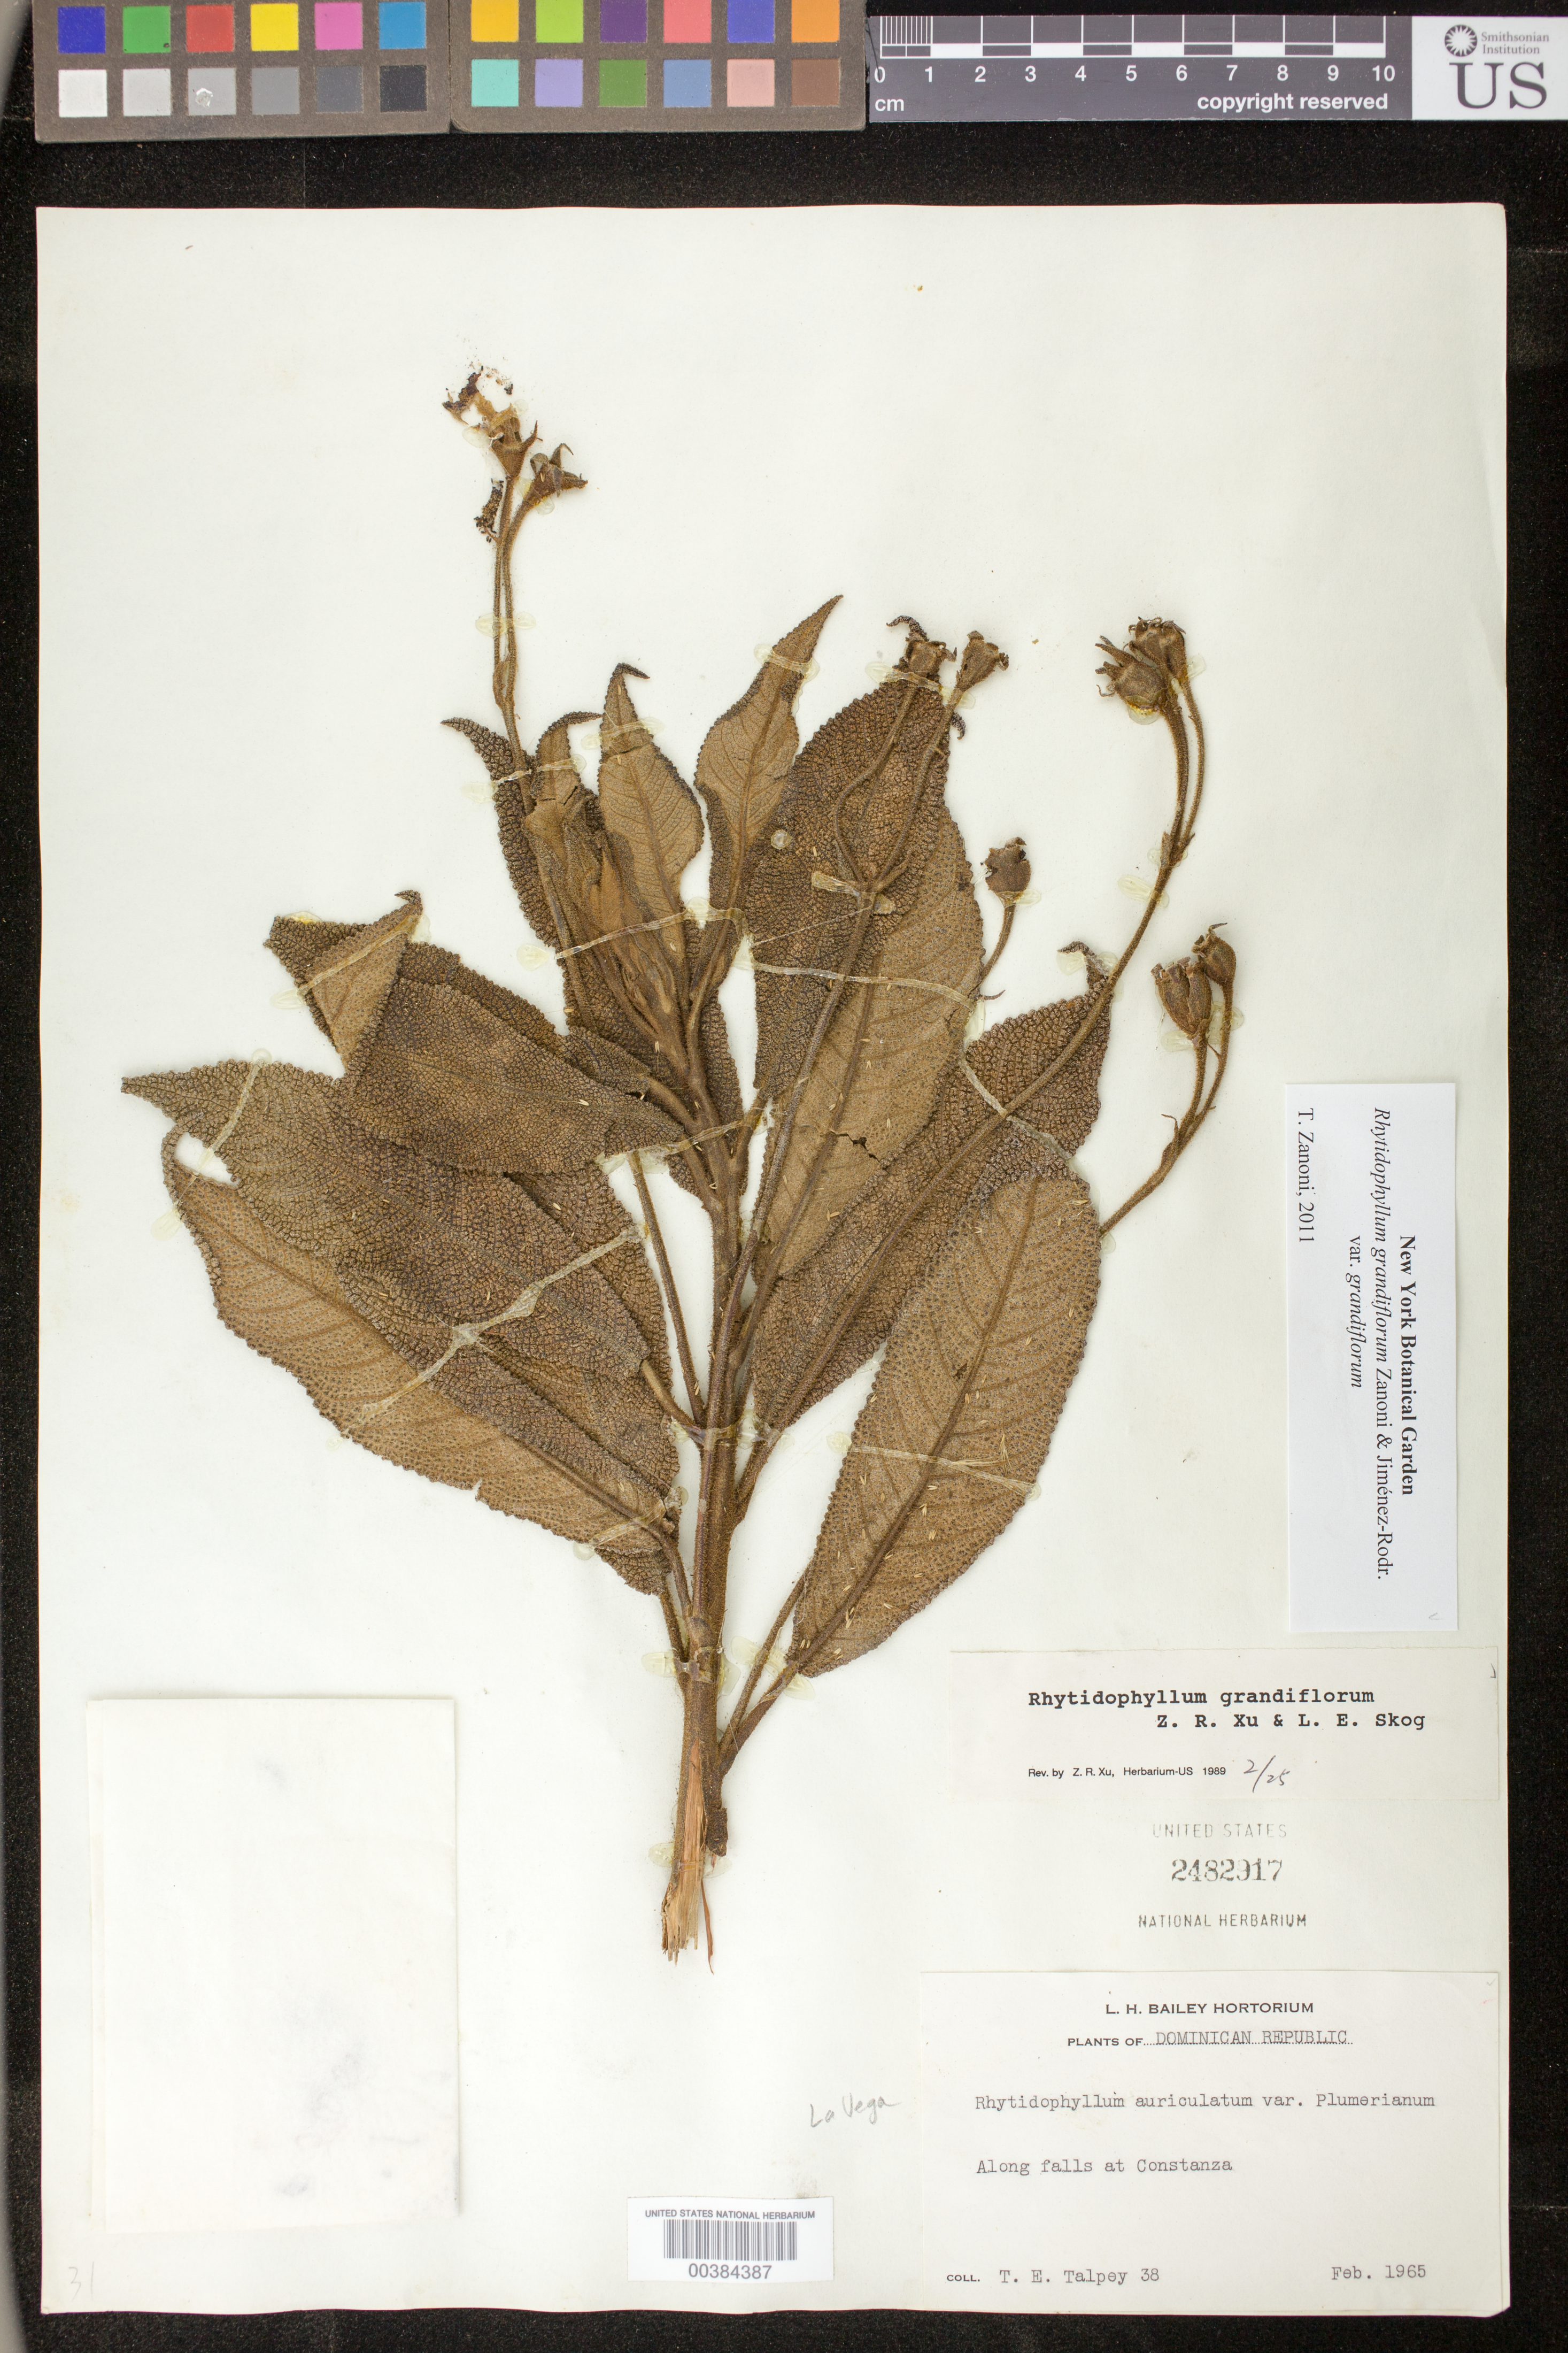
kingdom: Plantae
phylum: Tracheophyta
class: Magnoliopsida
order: Lamiales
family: Gesneriaceae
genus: Rhytidophyllum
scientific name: Rhytidophyllum grandiflorum var. grandiflorum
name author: Z.R. Xu & L.E. Skog ex Zanoni & Jiménez Rodr.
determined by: Zanoni, T. A., (NY), New York Botanical Garden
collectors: T. Talpey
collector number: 38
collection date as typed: Feb 1965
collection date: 1965-02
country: Dominican Republic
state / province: La Vega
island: Hispaniola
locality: Along falls at Constanza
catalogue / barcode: US 2482917